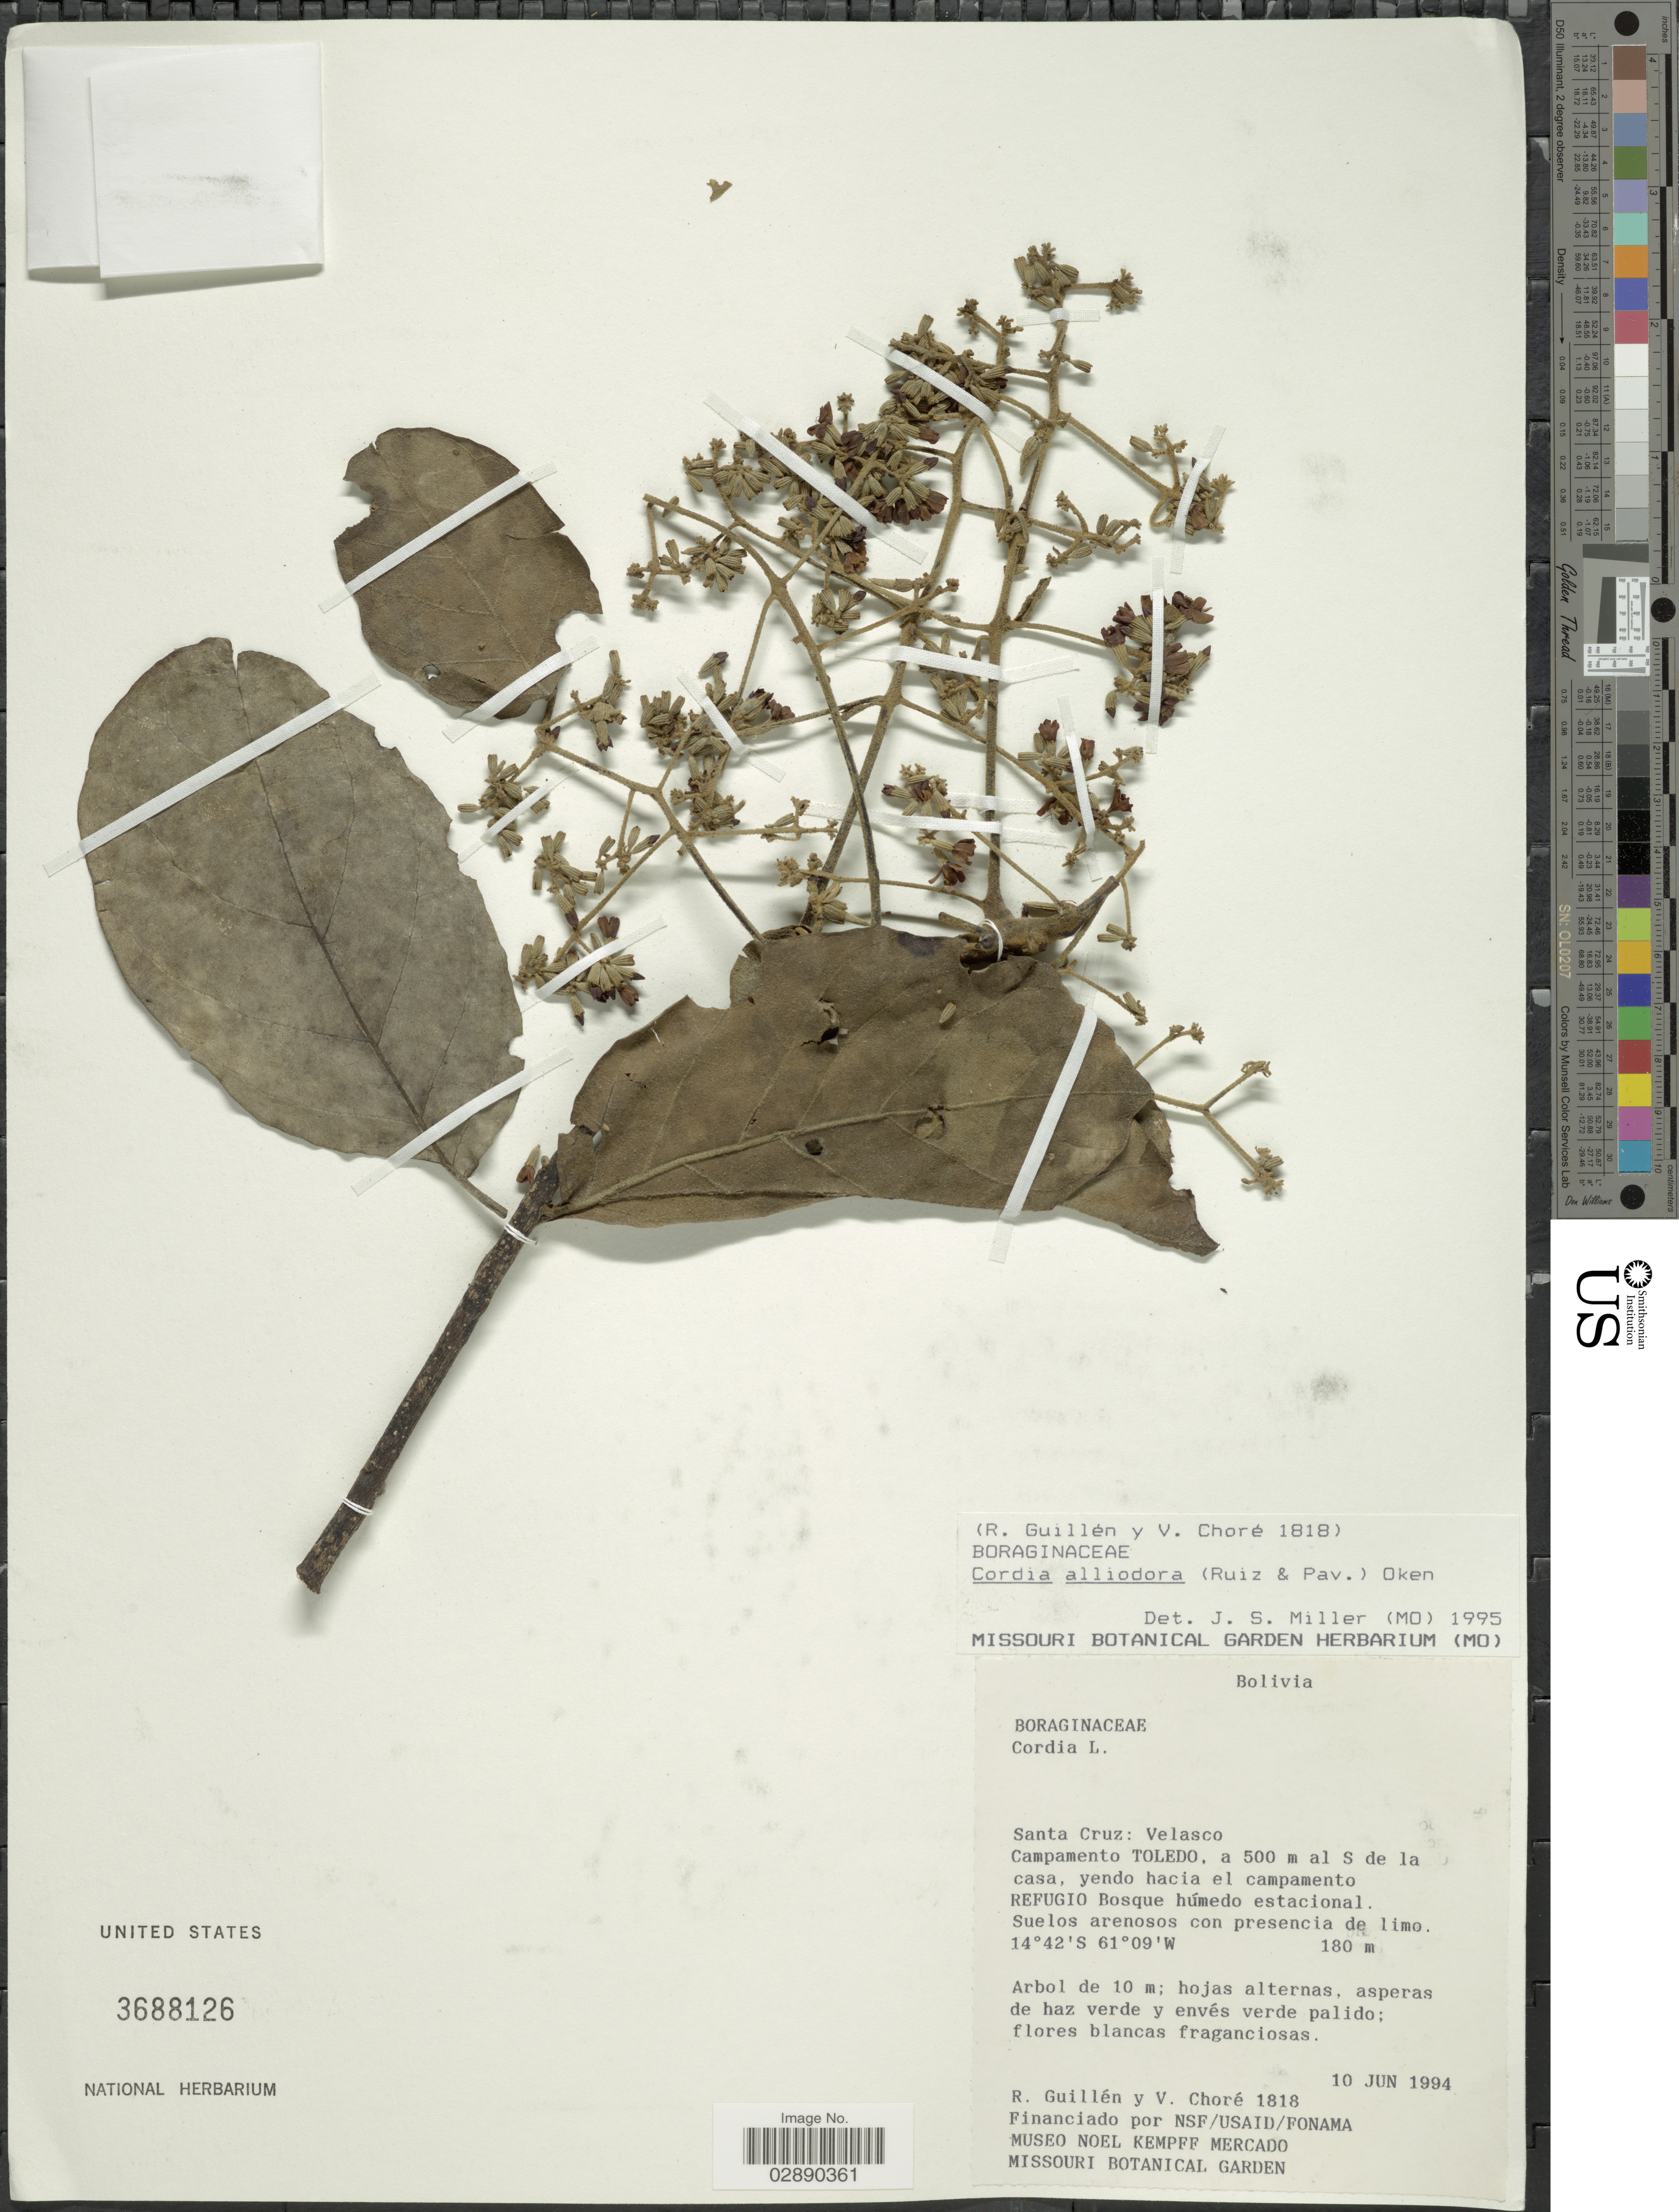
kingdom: Plantae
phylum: Tracheophyta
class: Magnoliopsida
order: Boraginales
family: Cordiaceae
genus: Cordia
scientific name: Cordia alliodora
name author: (Ruiz & Pav.) Oken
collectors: R. Guillen & V. Chore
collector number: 1818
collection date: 1994-06-10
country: Bolivia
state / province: Santa Cruz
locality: Velasco. Campamento Toledo, a 500 m al S de la casa, yando hacia el campamento Refugio Bosque húmedo estacional.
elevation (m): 180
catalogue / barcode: US 3688126